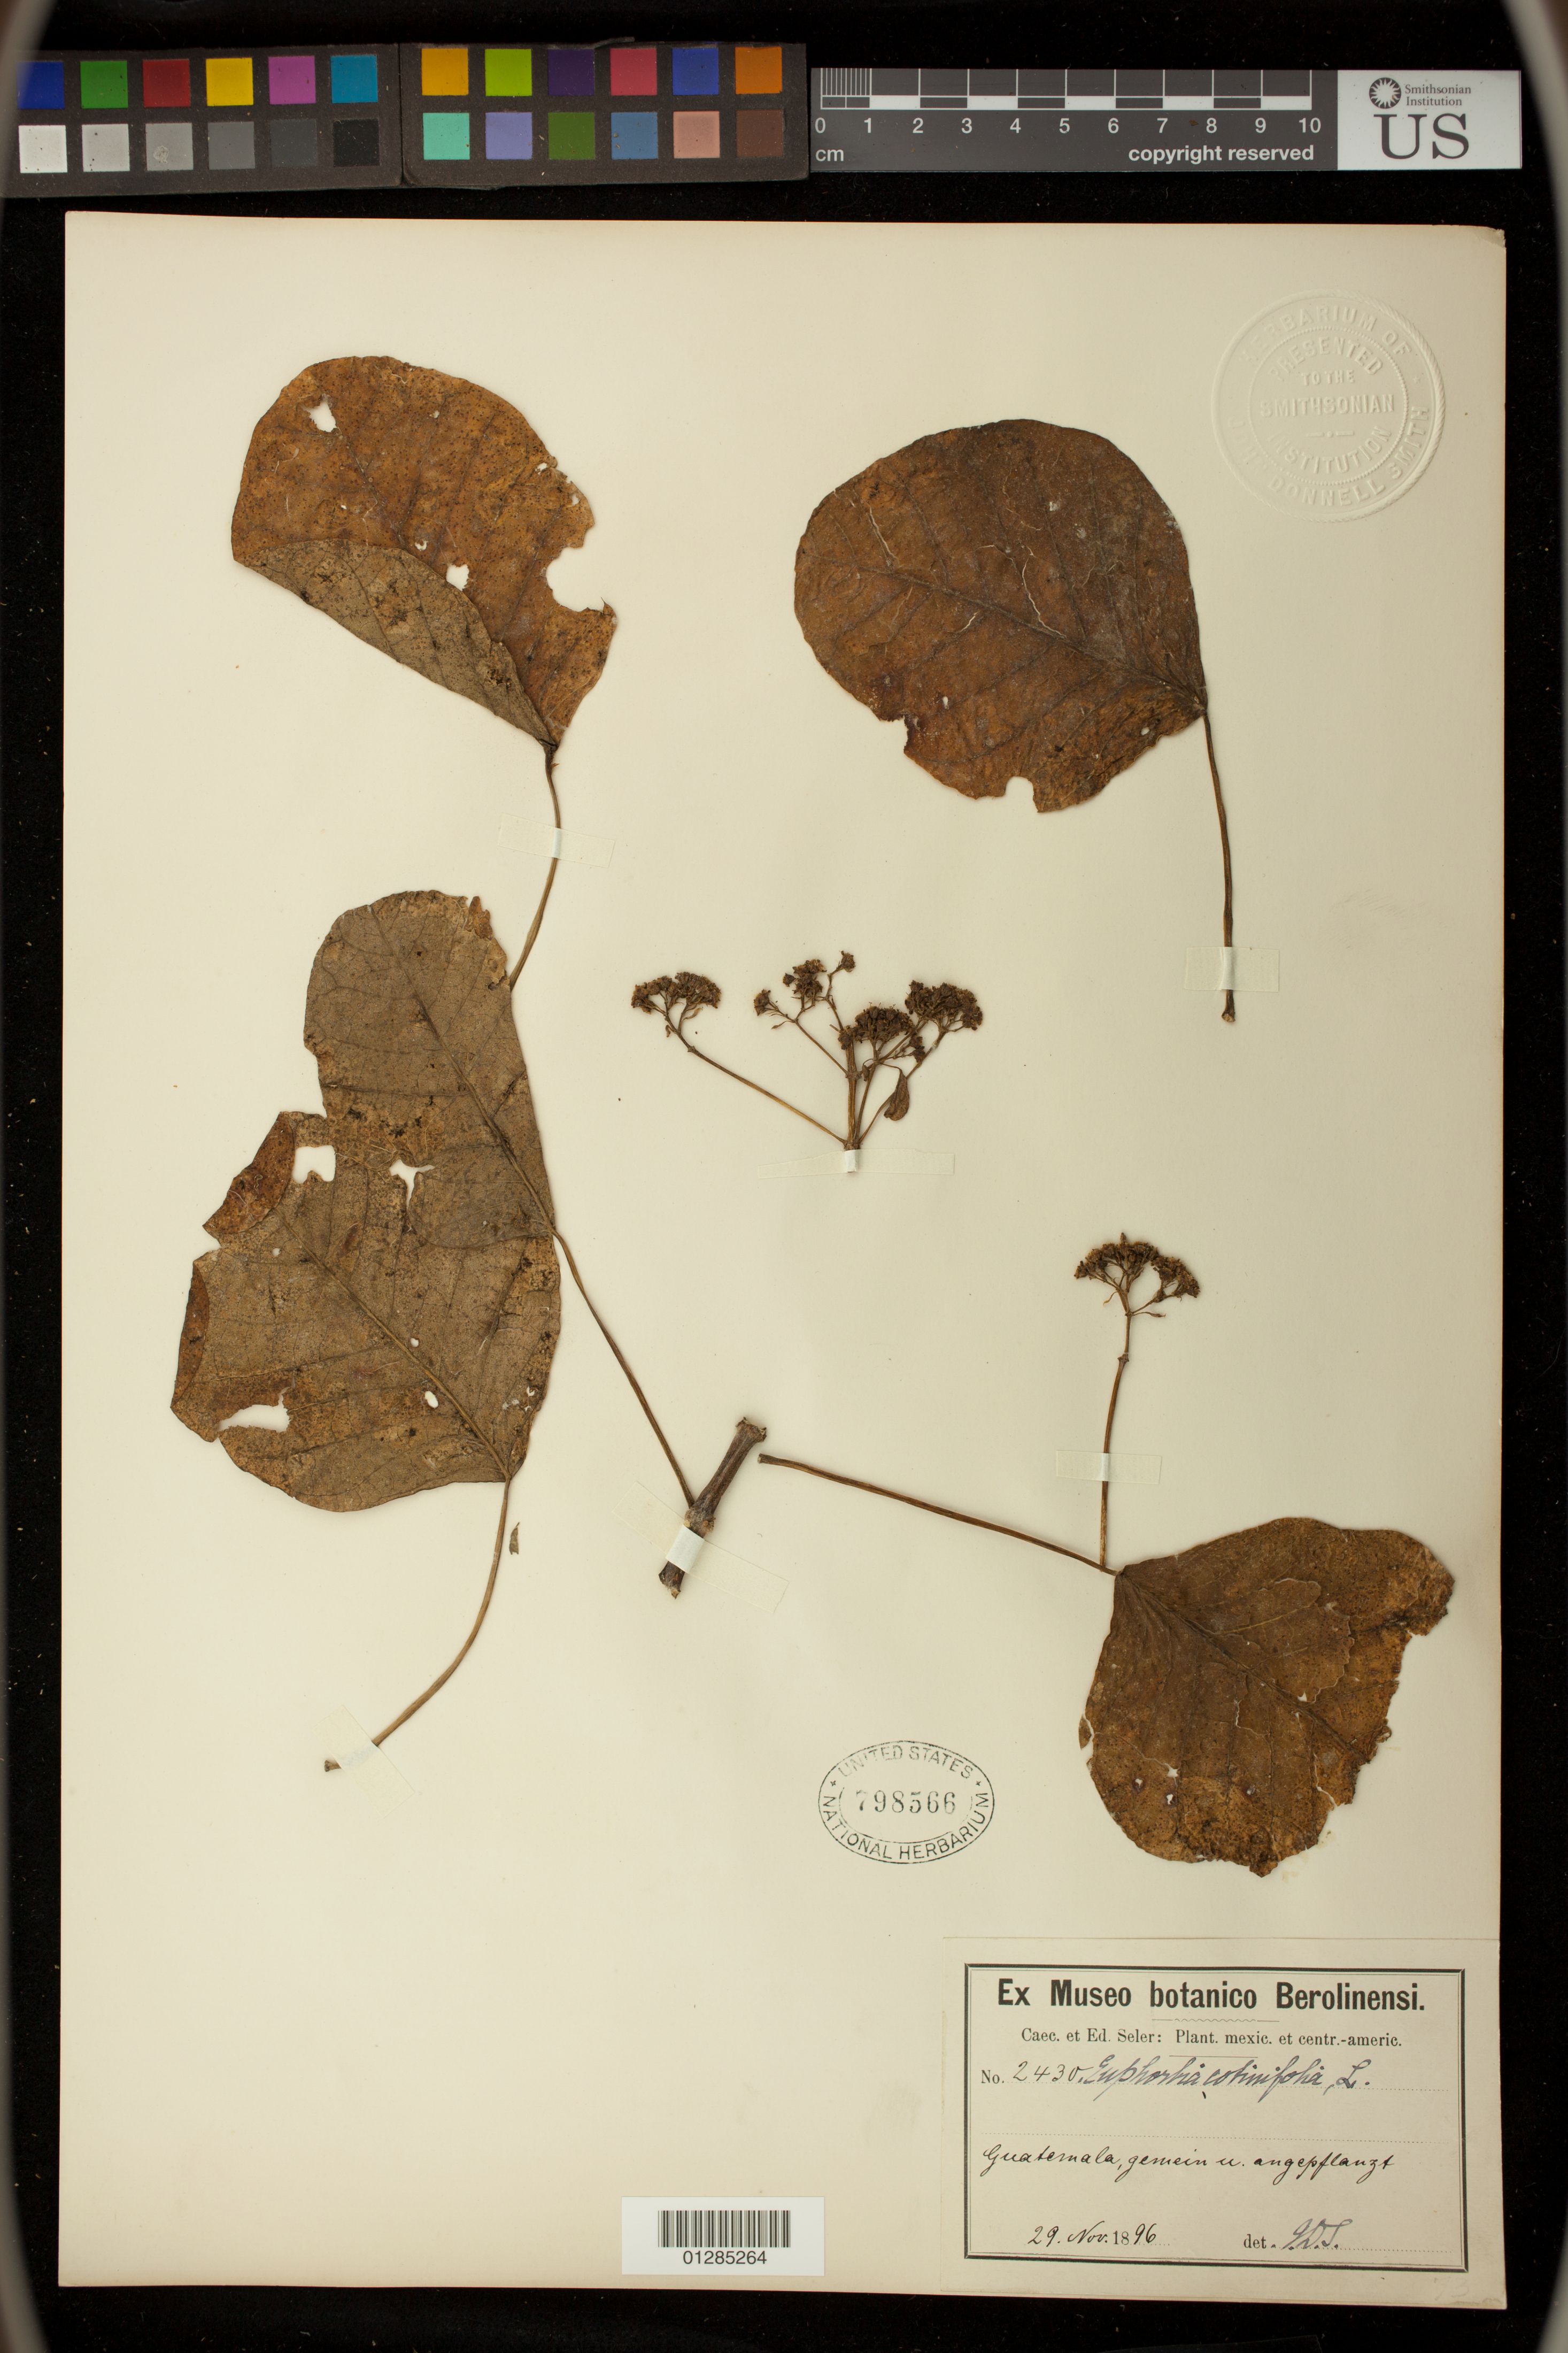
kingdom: Plantae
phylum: Tracheophyta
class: Magnoliopsida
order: Malpighiales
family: Euphorbiaceae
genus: Euphorbia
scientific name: Euphorbia cotinifolia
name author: L.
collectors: E. G. Seler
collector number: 2430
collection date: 1896-11-29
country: Guatemala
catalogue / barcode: US 798566